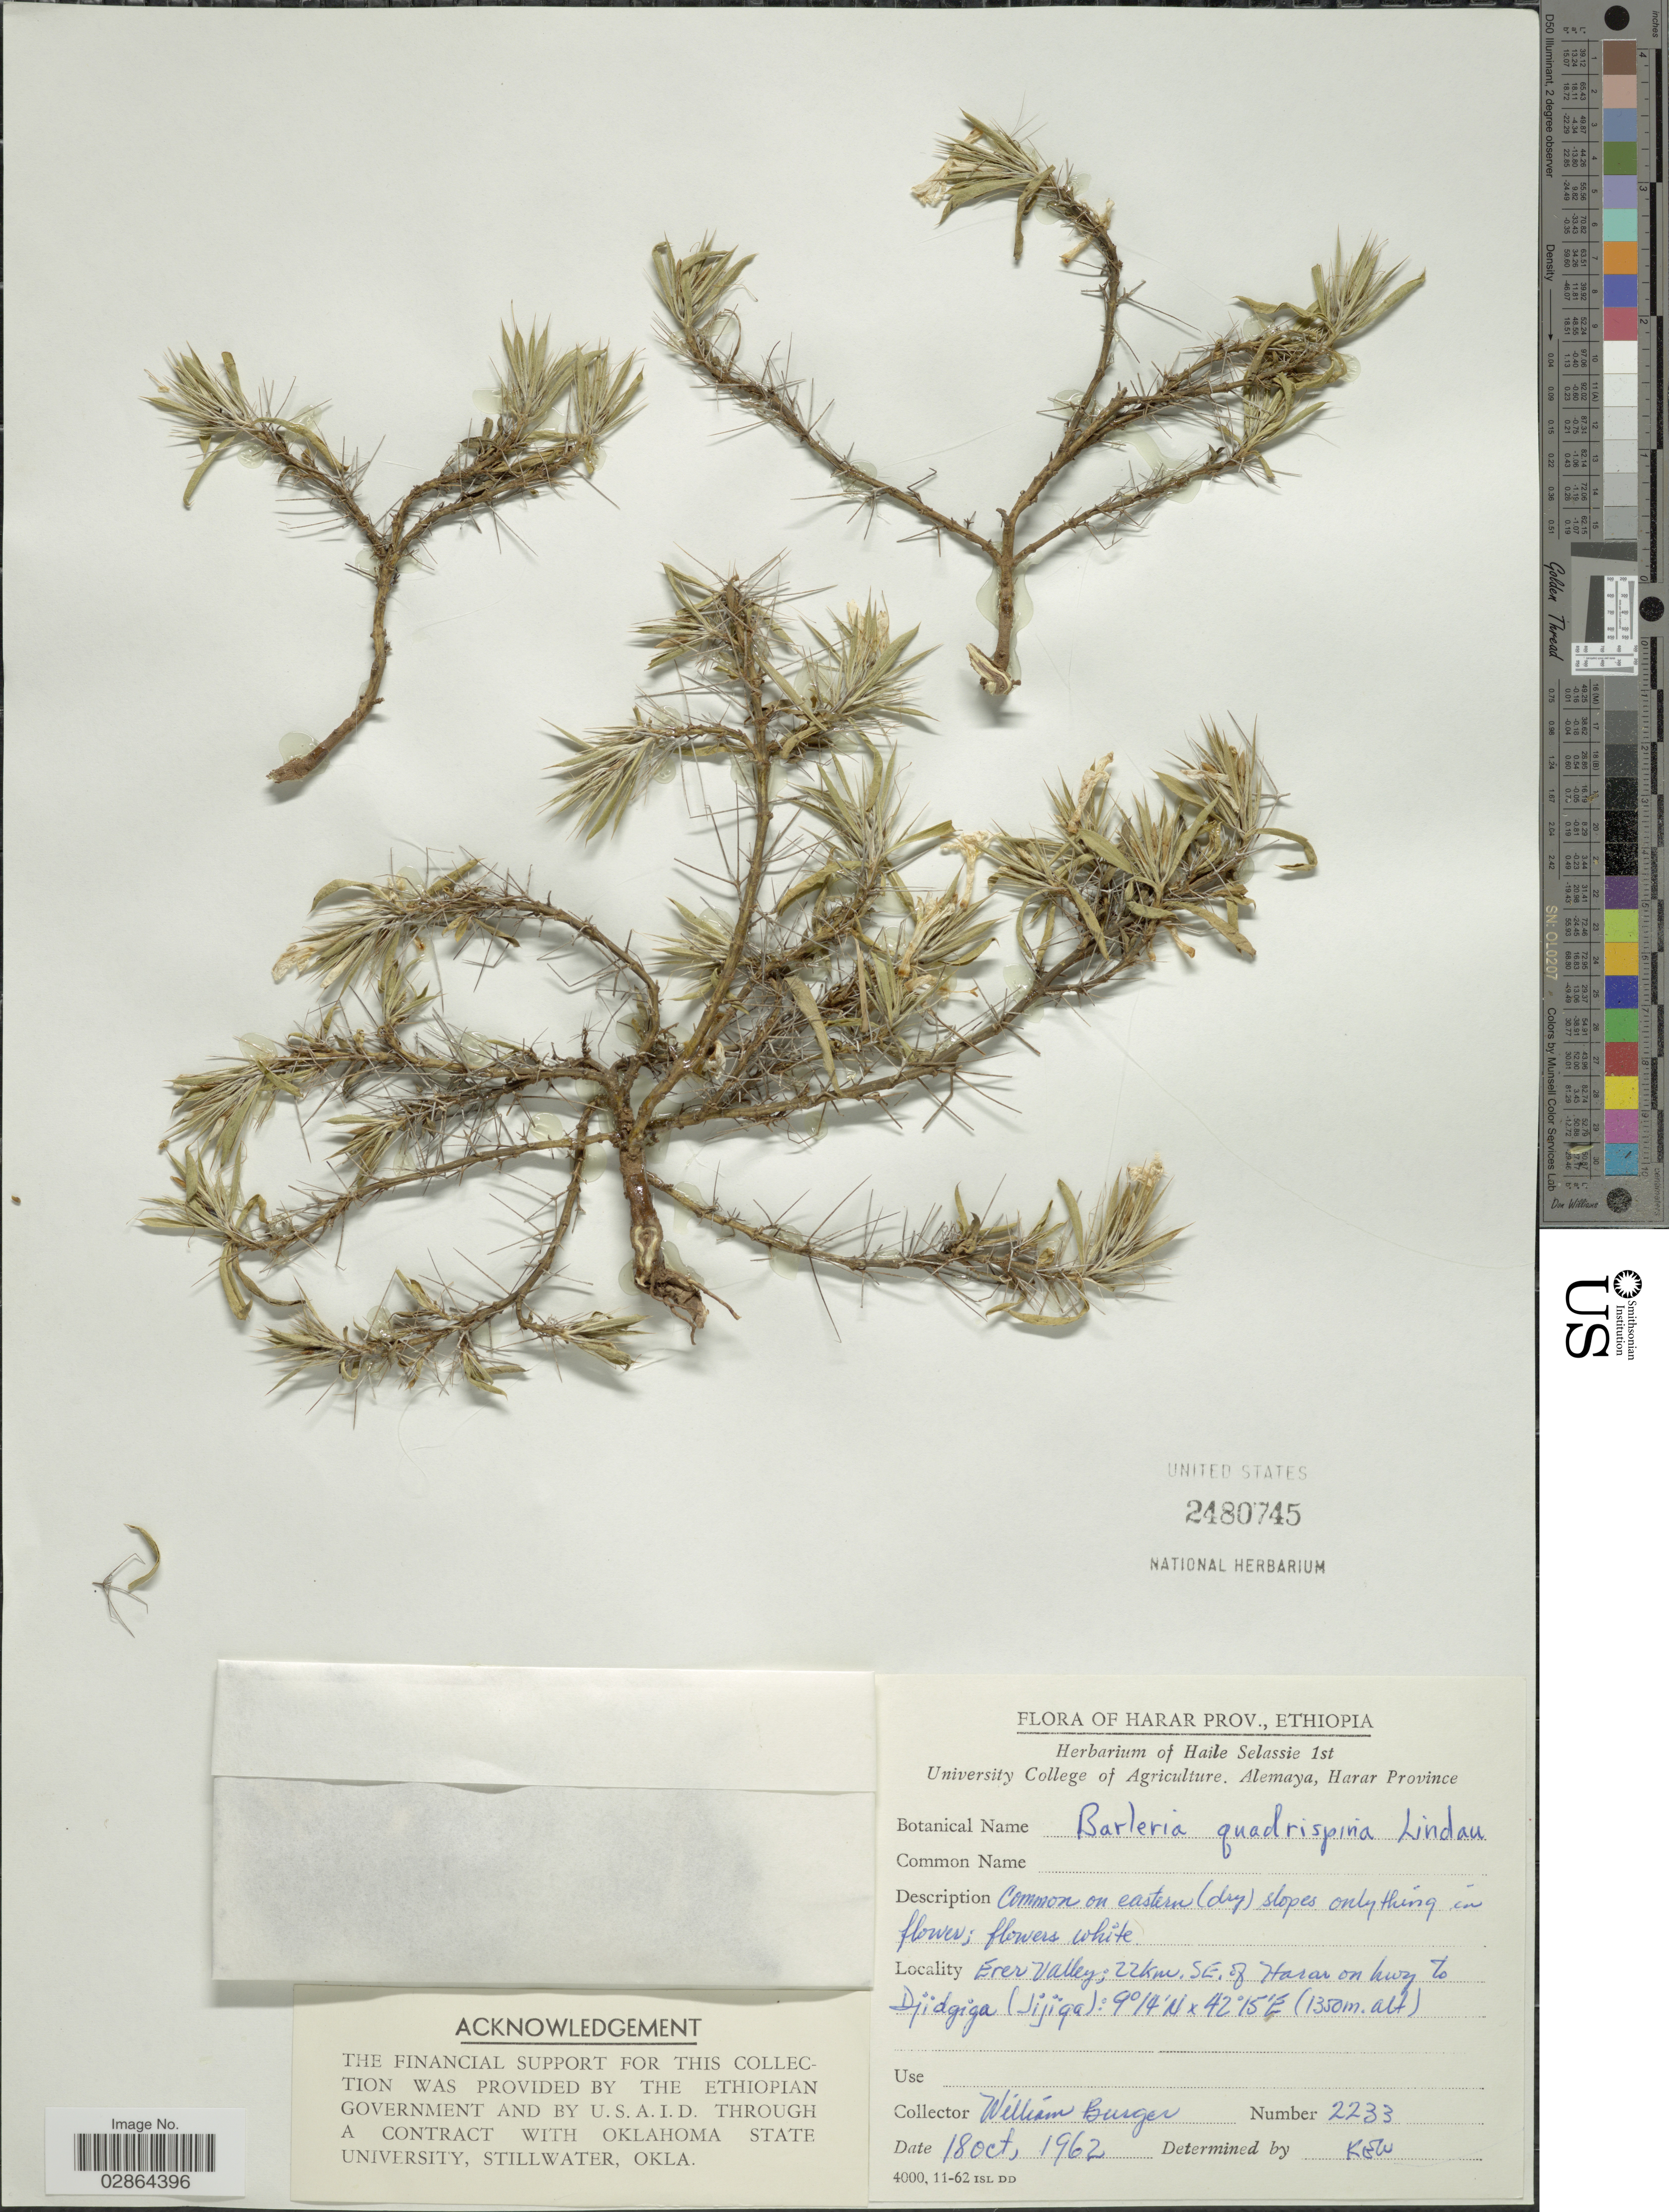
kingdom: Plantae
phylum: Tracheophyta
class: Magnoliopsida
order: Lamiales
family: Acanthaceae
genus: Barleria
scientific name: Barleria quadrispina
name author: Lindau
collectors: W. Burger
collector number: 2233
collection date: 1962-10-18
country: Ethiopia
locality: Harrar Prov., Erer Valley; 22 km. SE. of Harar on hwy to Djidgiga (Jijiga).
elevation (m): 1350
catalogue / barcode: US 2480745